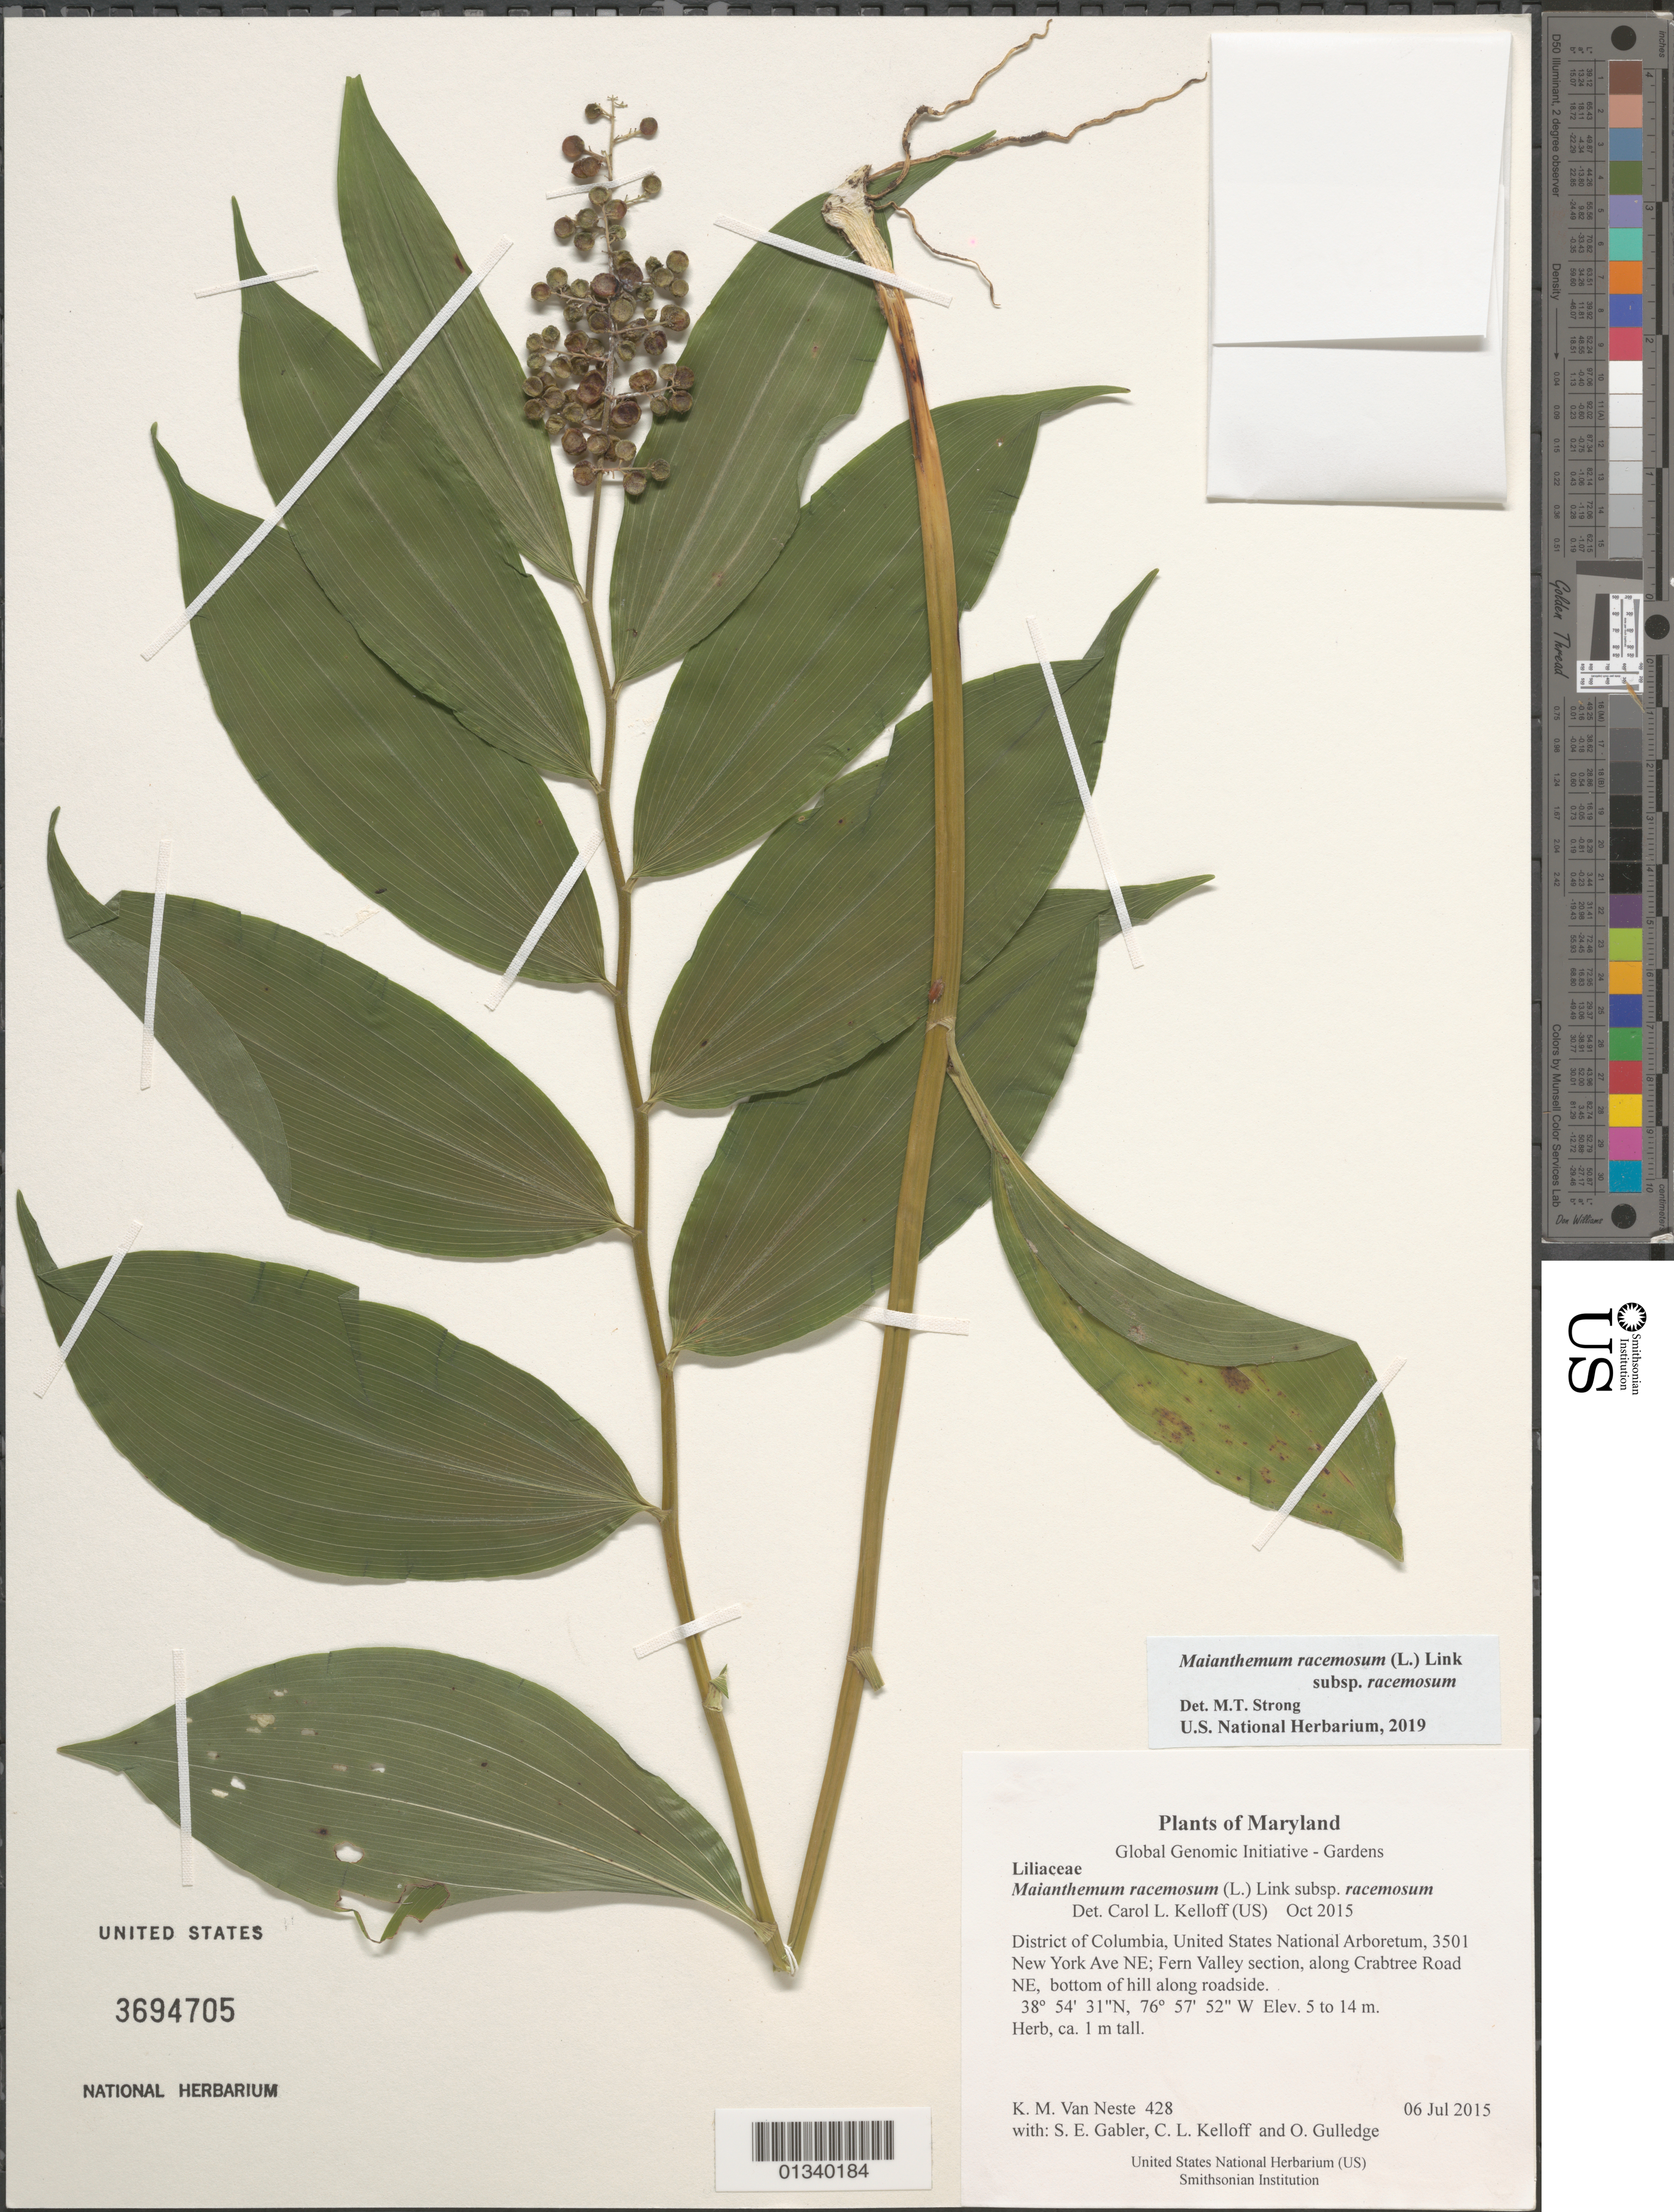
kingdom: Plantae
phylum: Tracheophyta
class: Liliopsida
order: Asparagales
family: Asparagaceae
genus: Maianthemum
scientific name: Maianthemum racemosum subsp. racemosum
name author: (L.) Link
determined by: Kelloff, Carol L., (US), Smithsonian Institution - National Museum of Natural History (UNITED STATES)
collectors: K. M. Van Neste, S. E. Gabler, C. L. Kelloff & O. Gulledge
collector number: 428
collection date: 2015-07-06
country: United States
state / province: District of Columbia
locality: United States National Arboretum, 3501 New York Ave NE; Fern Valley section, along Crabtree Road NE, bottom of hill along roadside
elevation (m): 5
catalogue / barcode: US 3694705